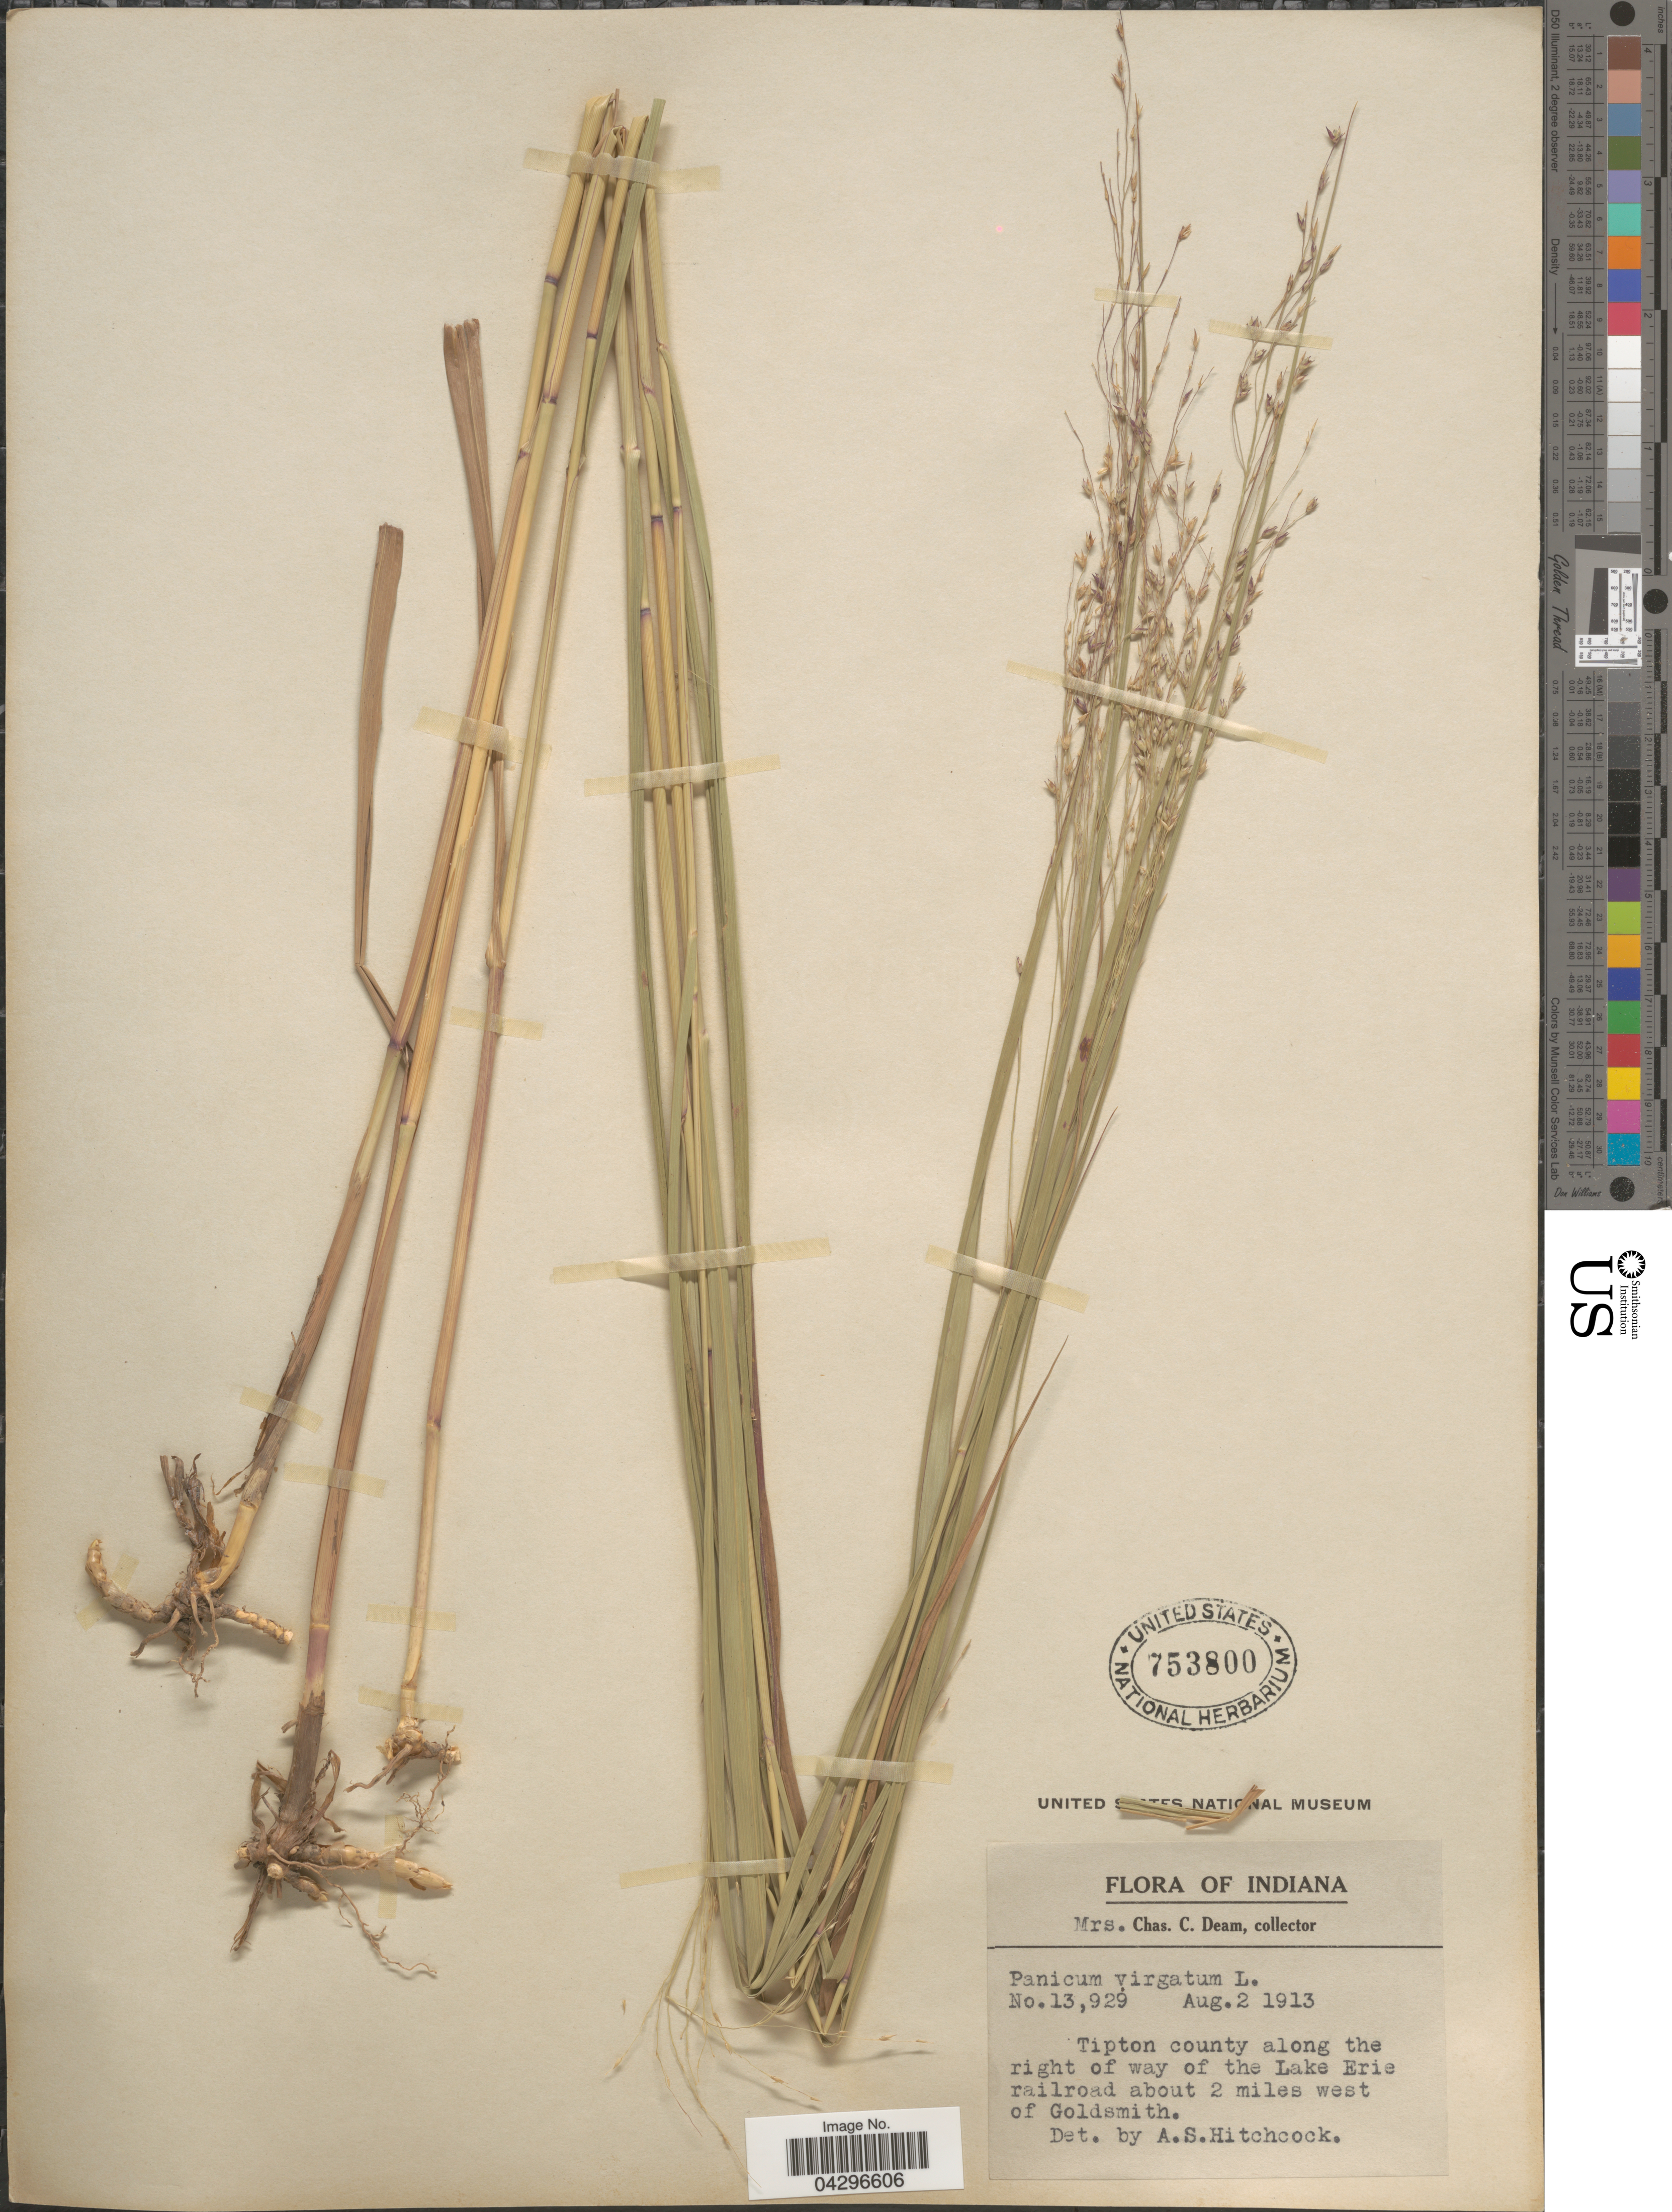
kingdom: Plantae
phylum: Tracheophyta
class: Liliopsida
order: Poales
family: Poaceae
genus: Panicum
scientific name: Panicum virgatum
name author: L.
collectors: S. A. Deam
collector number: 13,929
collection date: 1913-08-02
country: United States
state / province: Indiana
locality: Tipton county along the right of way of the Lake Erie railroad about 2 miles west of Goldsmith.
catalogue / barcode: US 753800